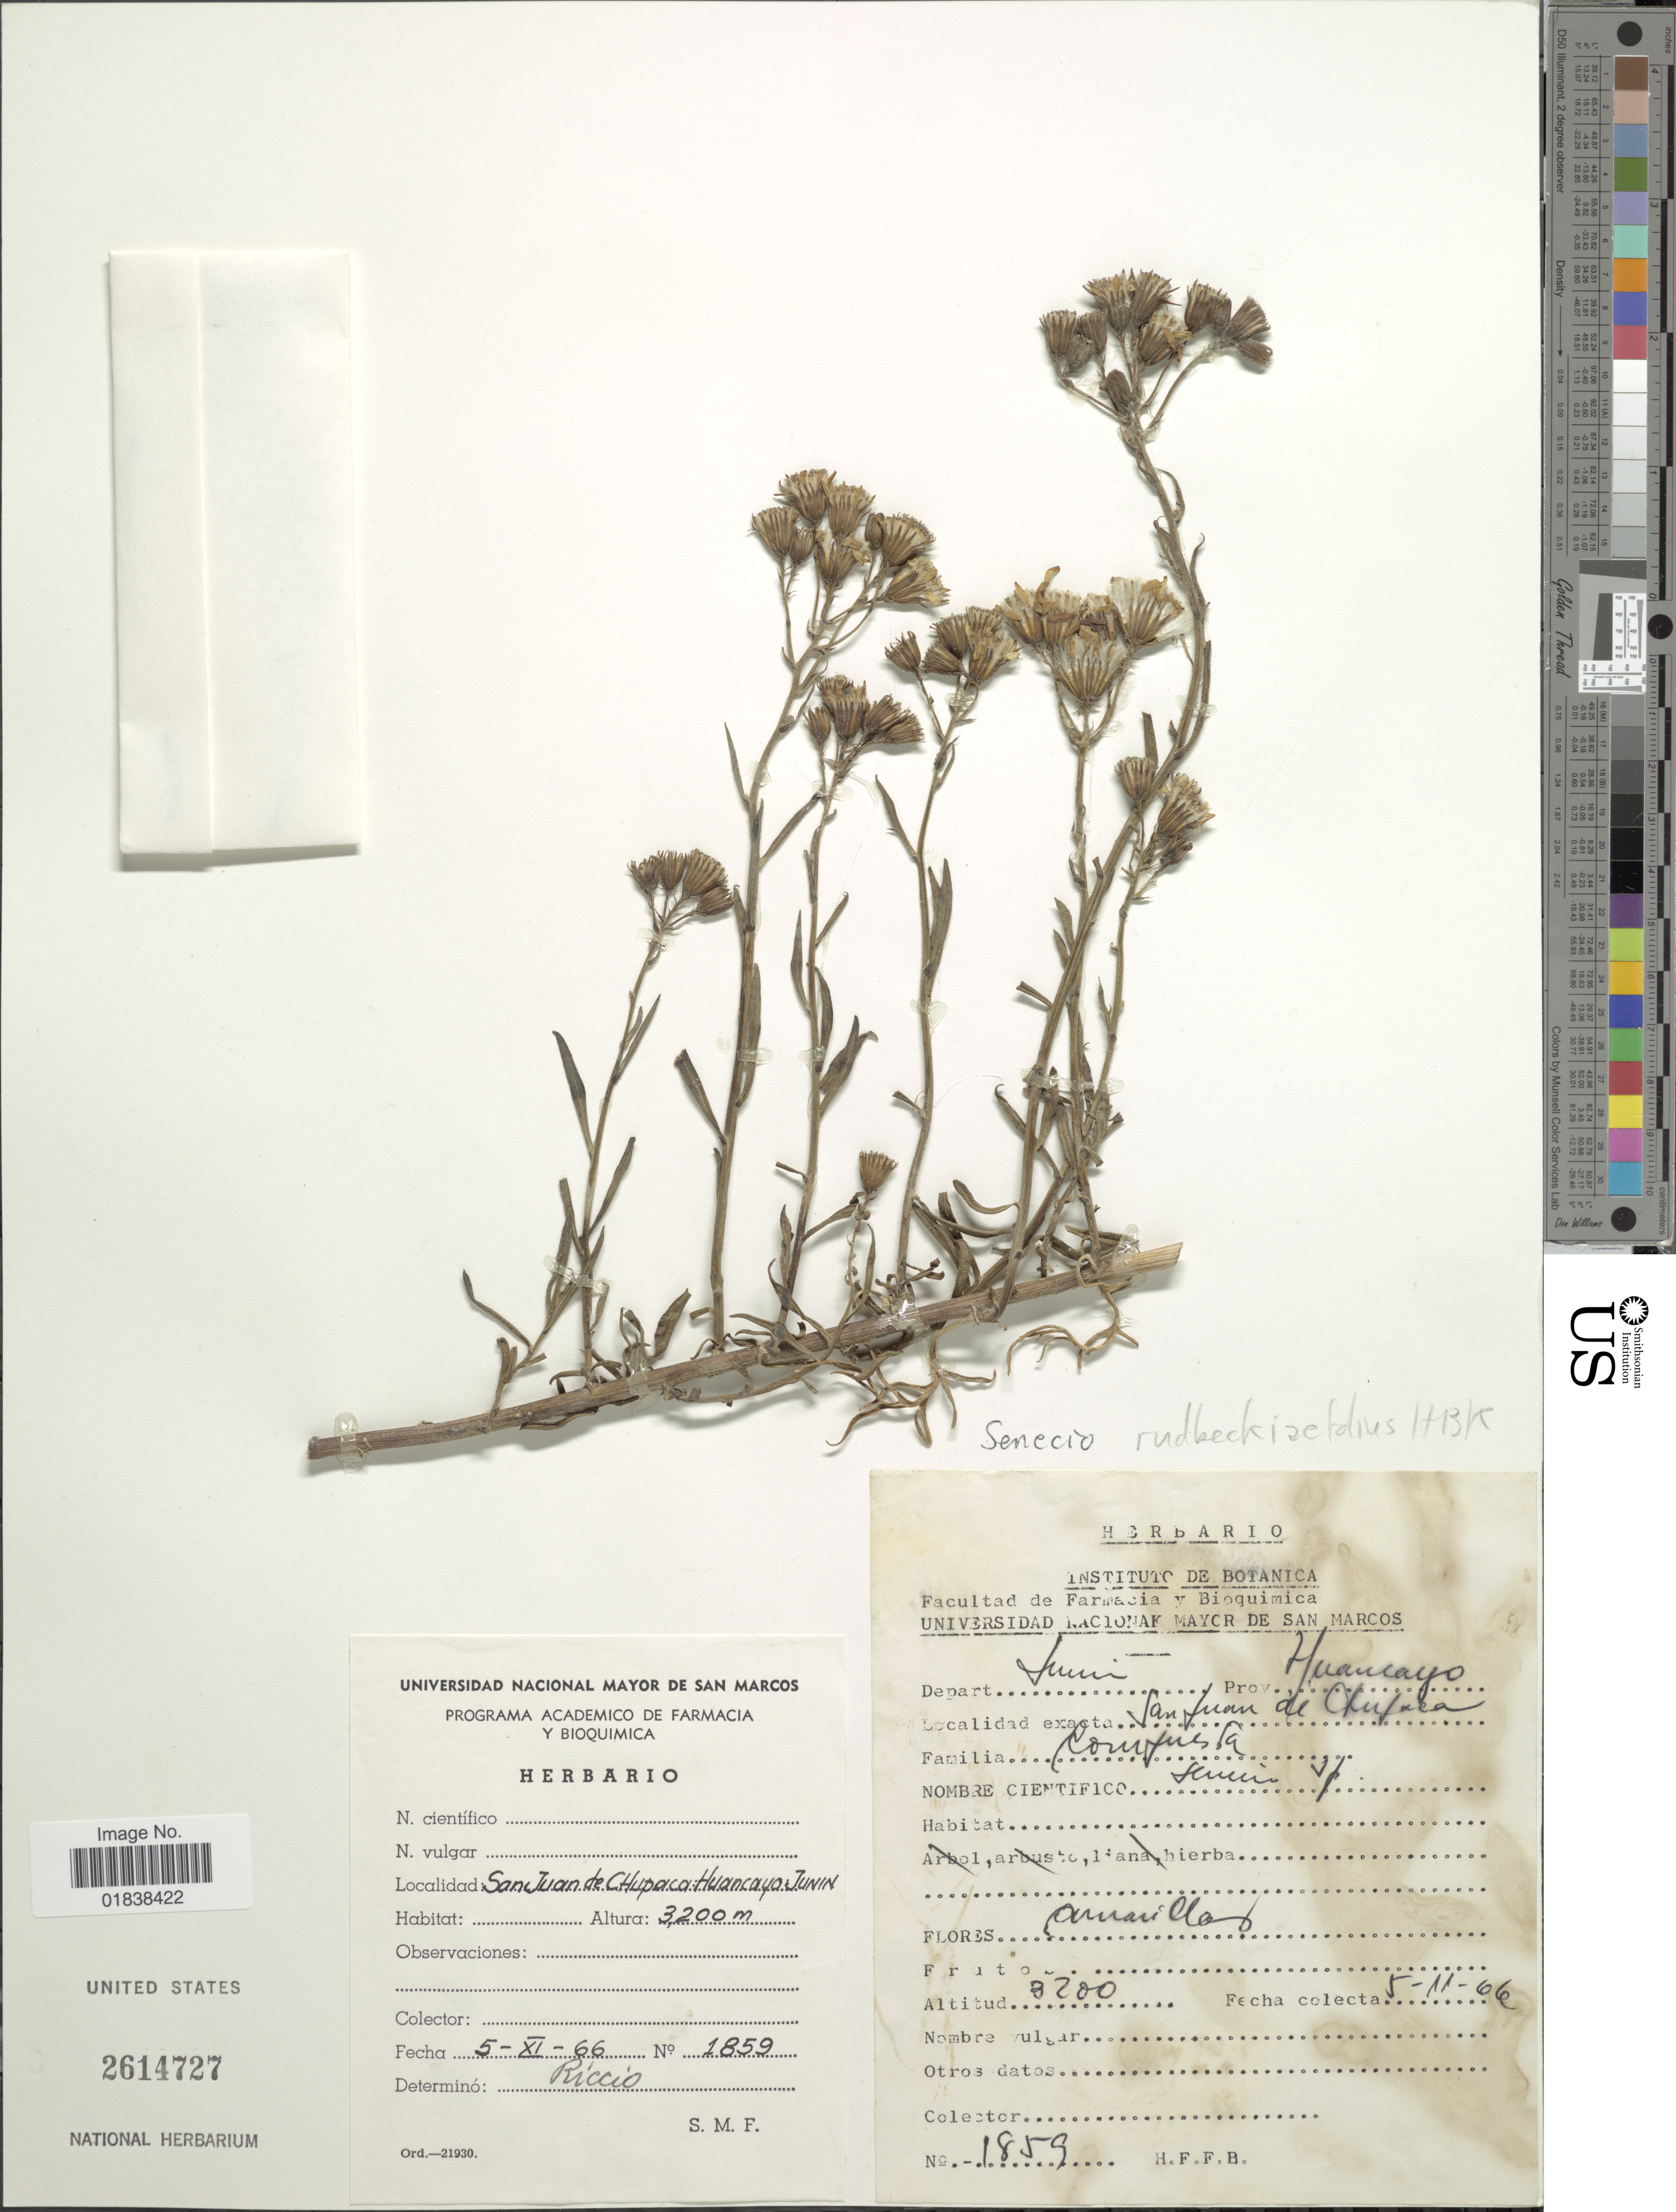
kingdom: Plantae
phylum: Tracheophyta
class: Magnoliopsida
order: Asterales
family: Asteraceae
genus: Senecio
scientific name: Senecio rudbeckiifolius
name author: Meyen & Walp.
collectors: Universidad Nacional Mayor de San Marcos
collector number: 1859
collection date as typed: Transcribed d/m/y: 5/11/66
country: Peru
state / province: Junín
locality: Prov. Huancayo, San Juan de Chupaca, Huancayo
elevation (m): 3200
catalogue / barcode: US 2614727